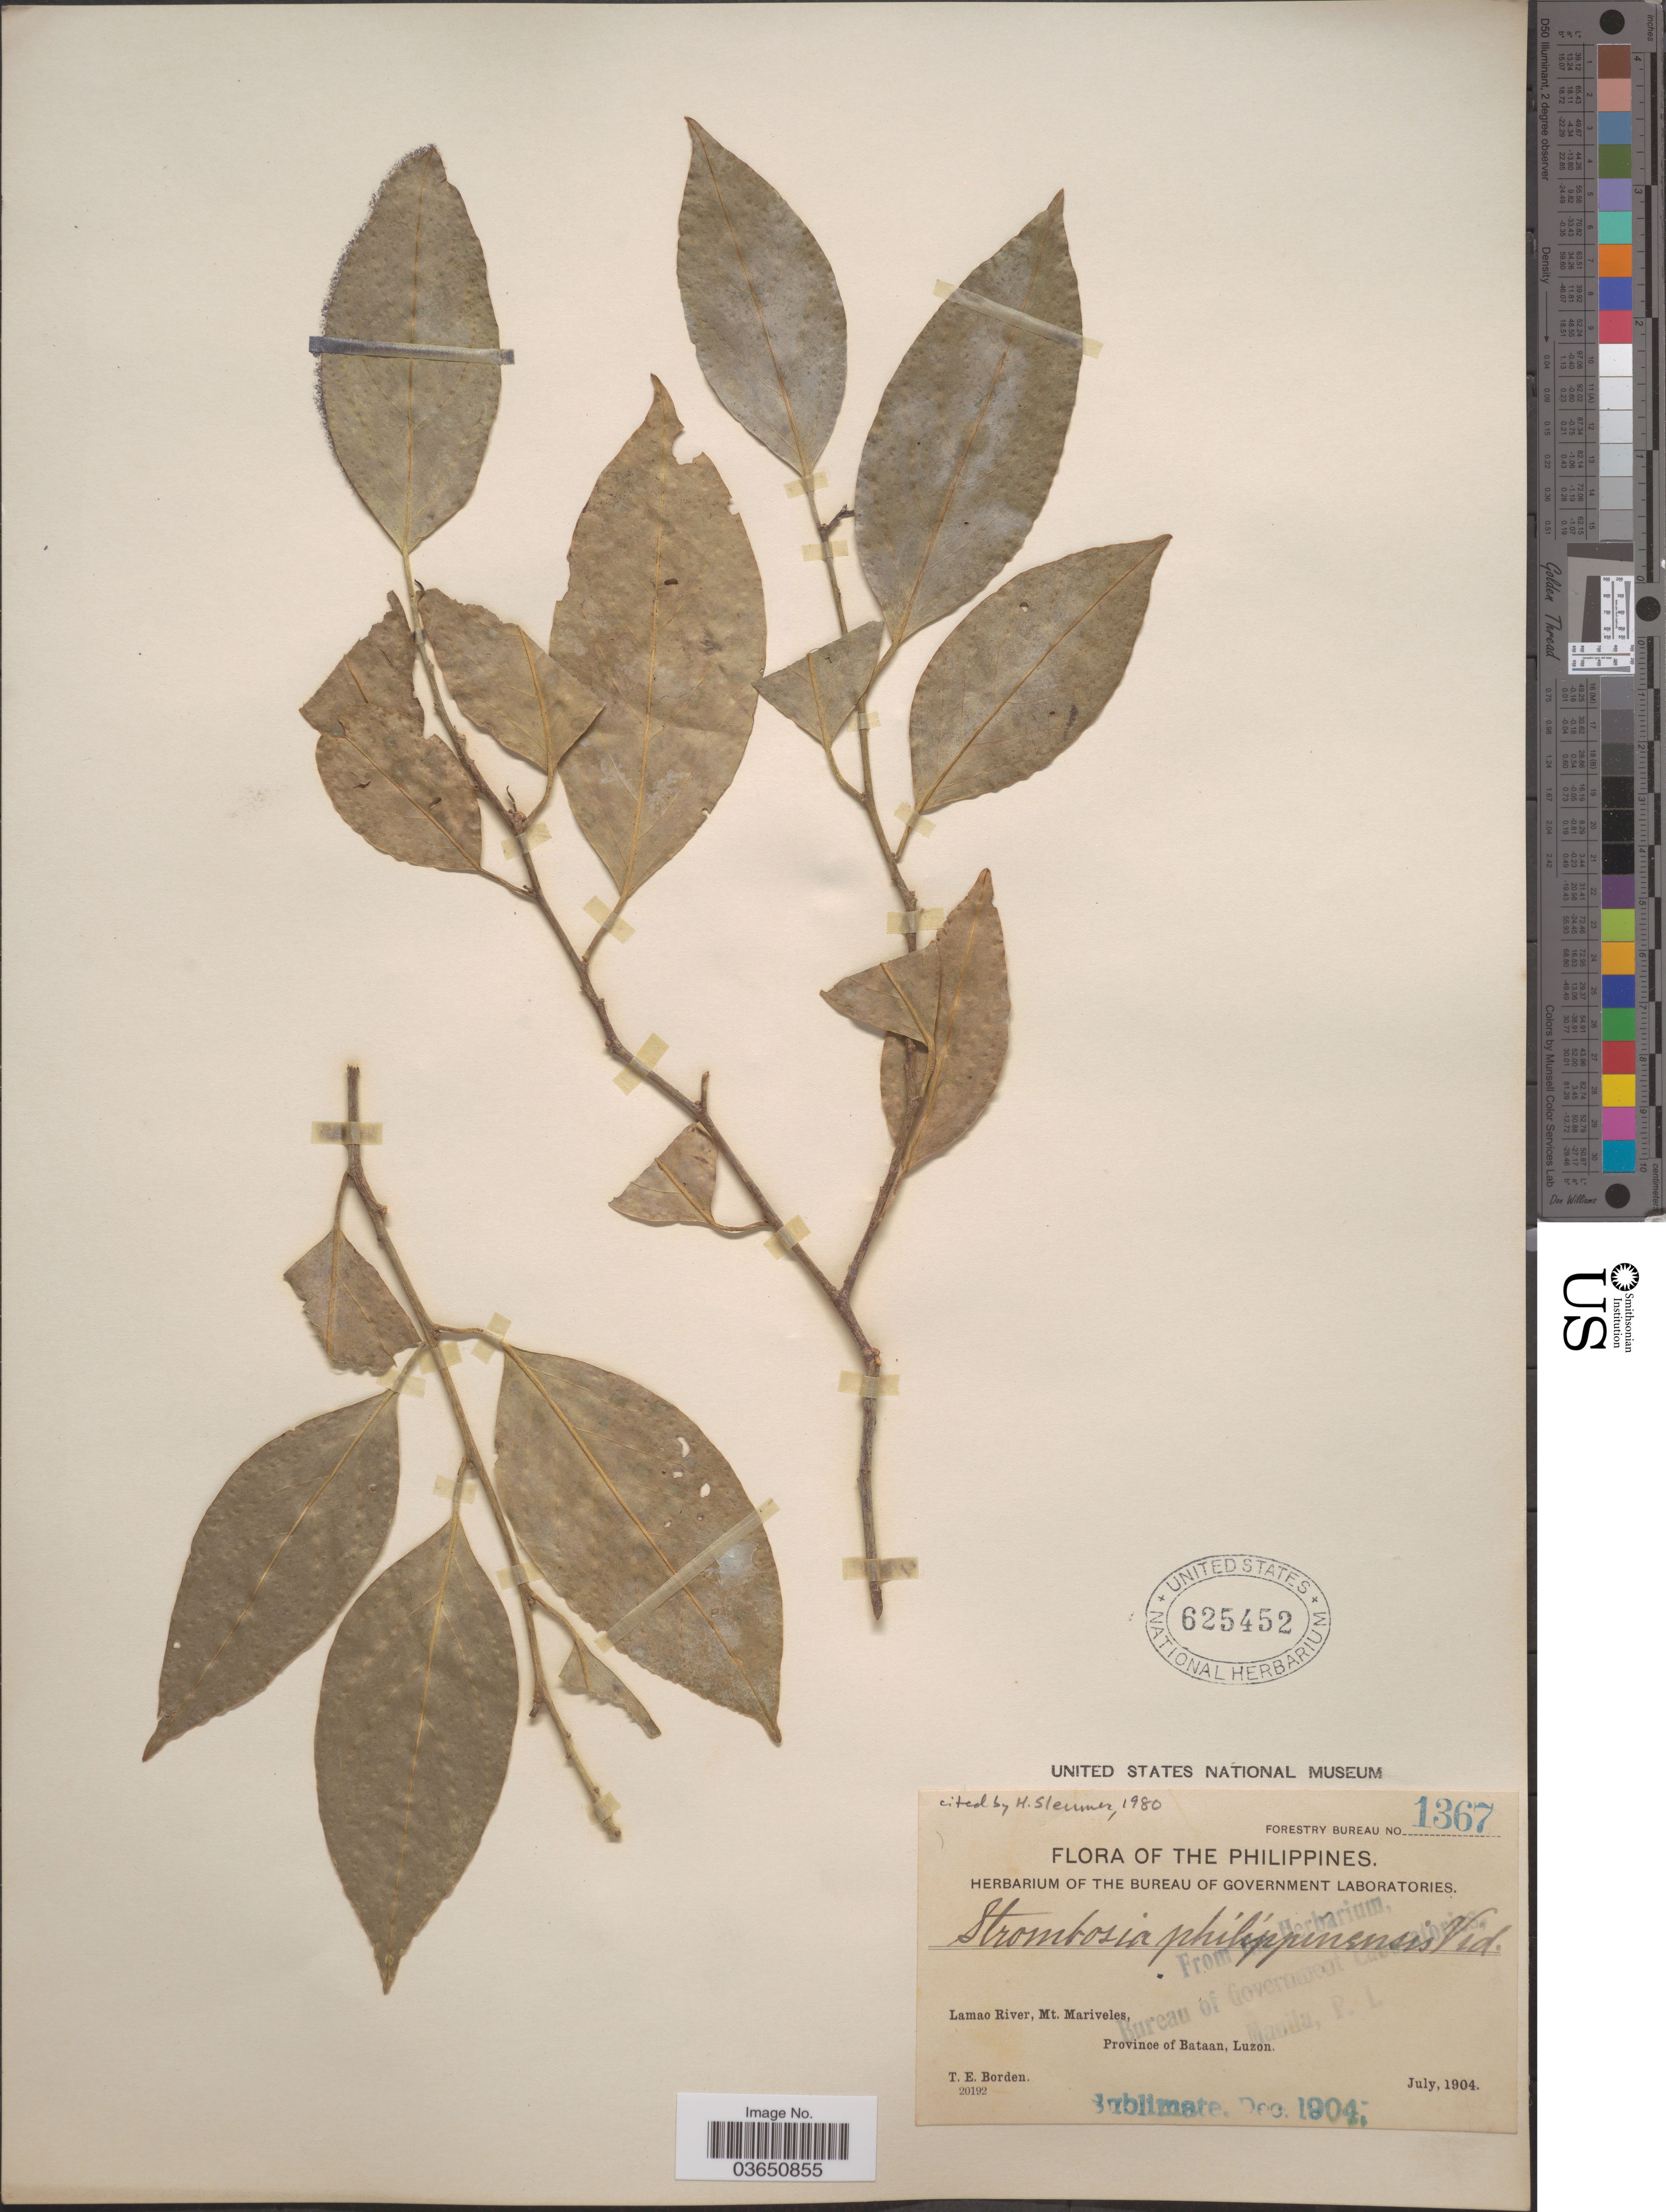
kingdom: Plantae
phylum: Tracheophyta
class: Magnoliopsida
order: Santalales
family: Strombosiaceae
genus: Strombosia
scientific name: Strombosia philippinensis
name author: (Baill.) Rolfe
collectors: T. E. Borden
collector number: Forestry Bureau 1367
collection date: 1904-07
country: Philippines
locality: Lamao River, Mt. Mariveles, Province of Bataan, Luzon.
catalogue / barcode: US 625452